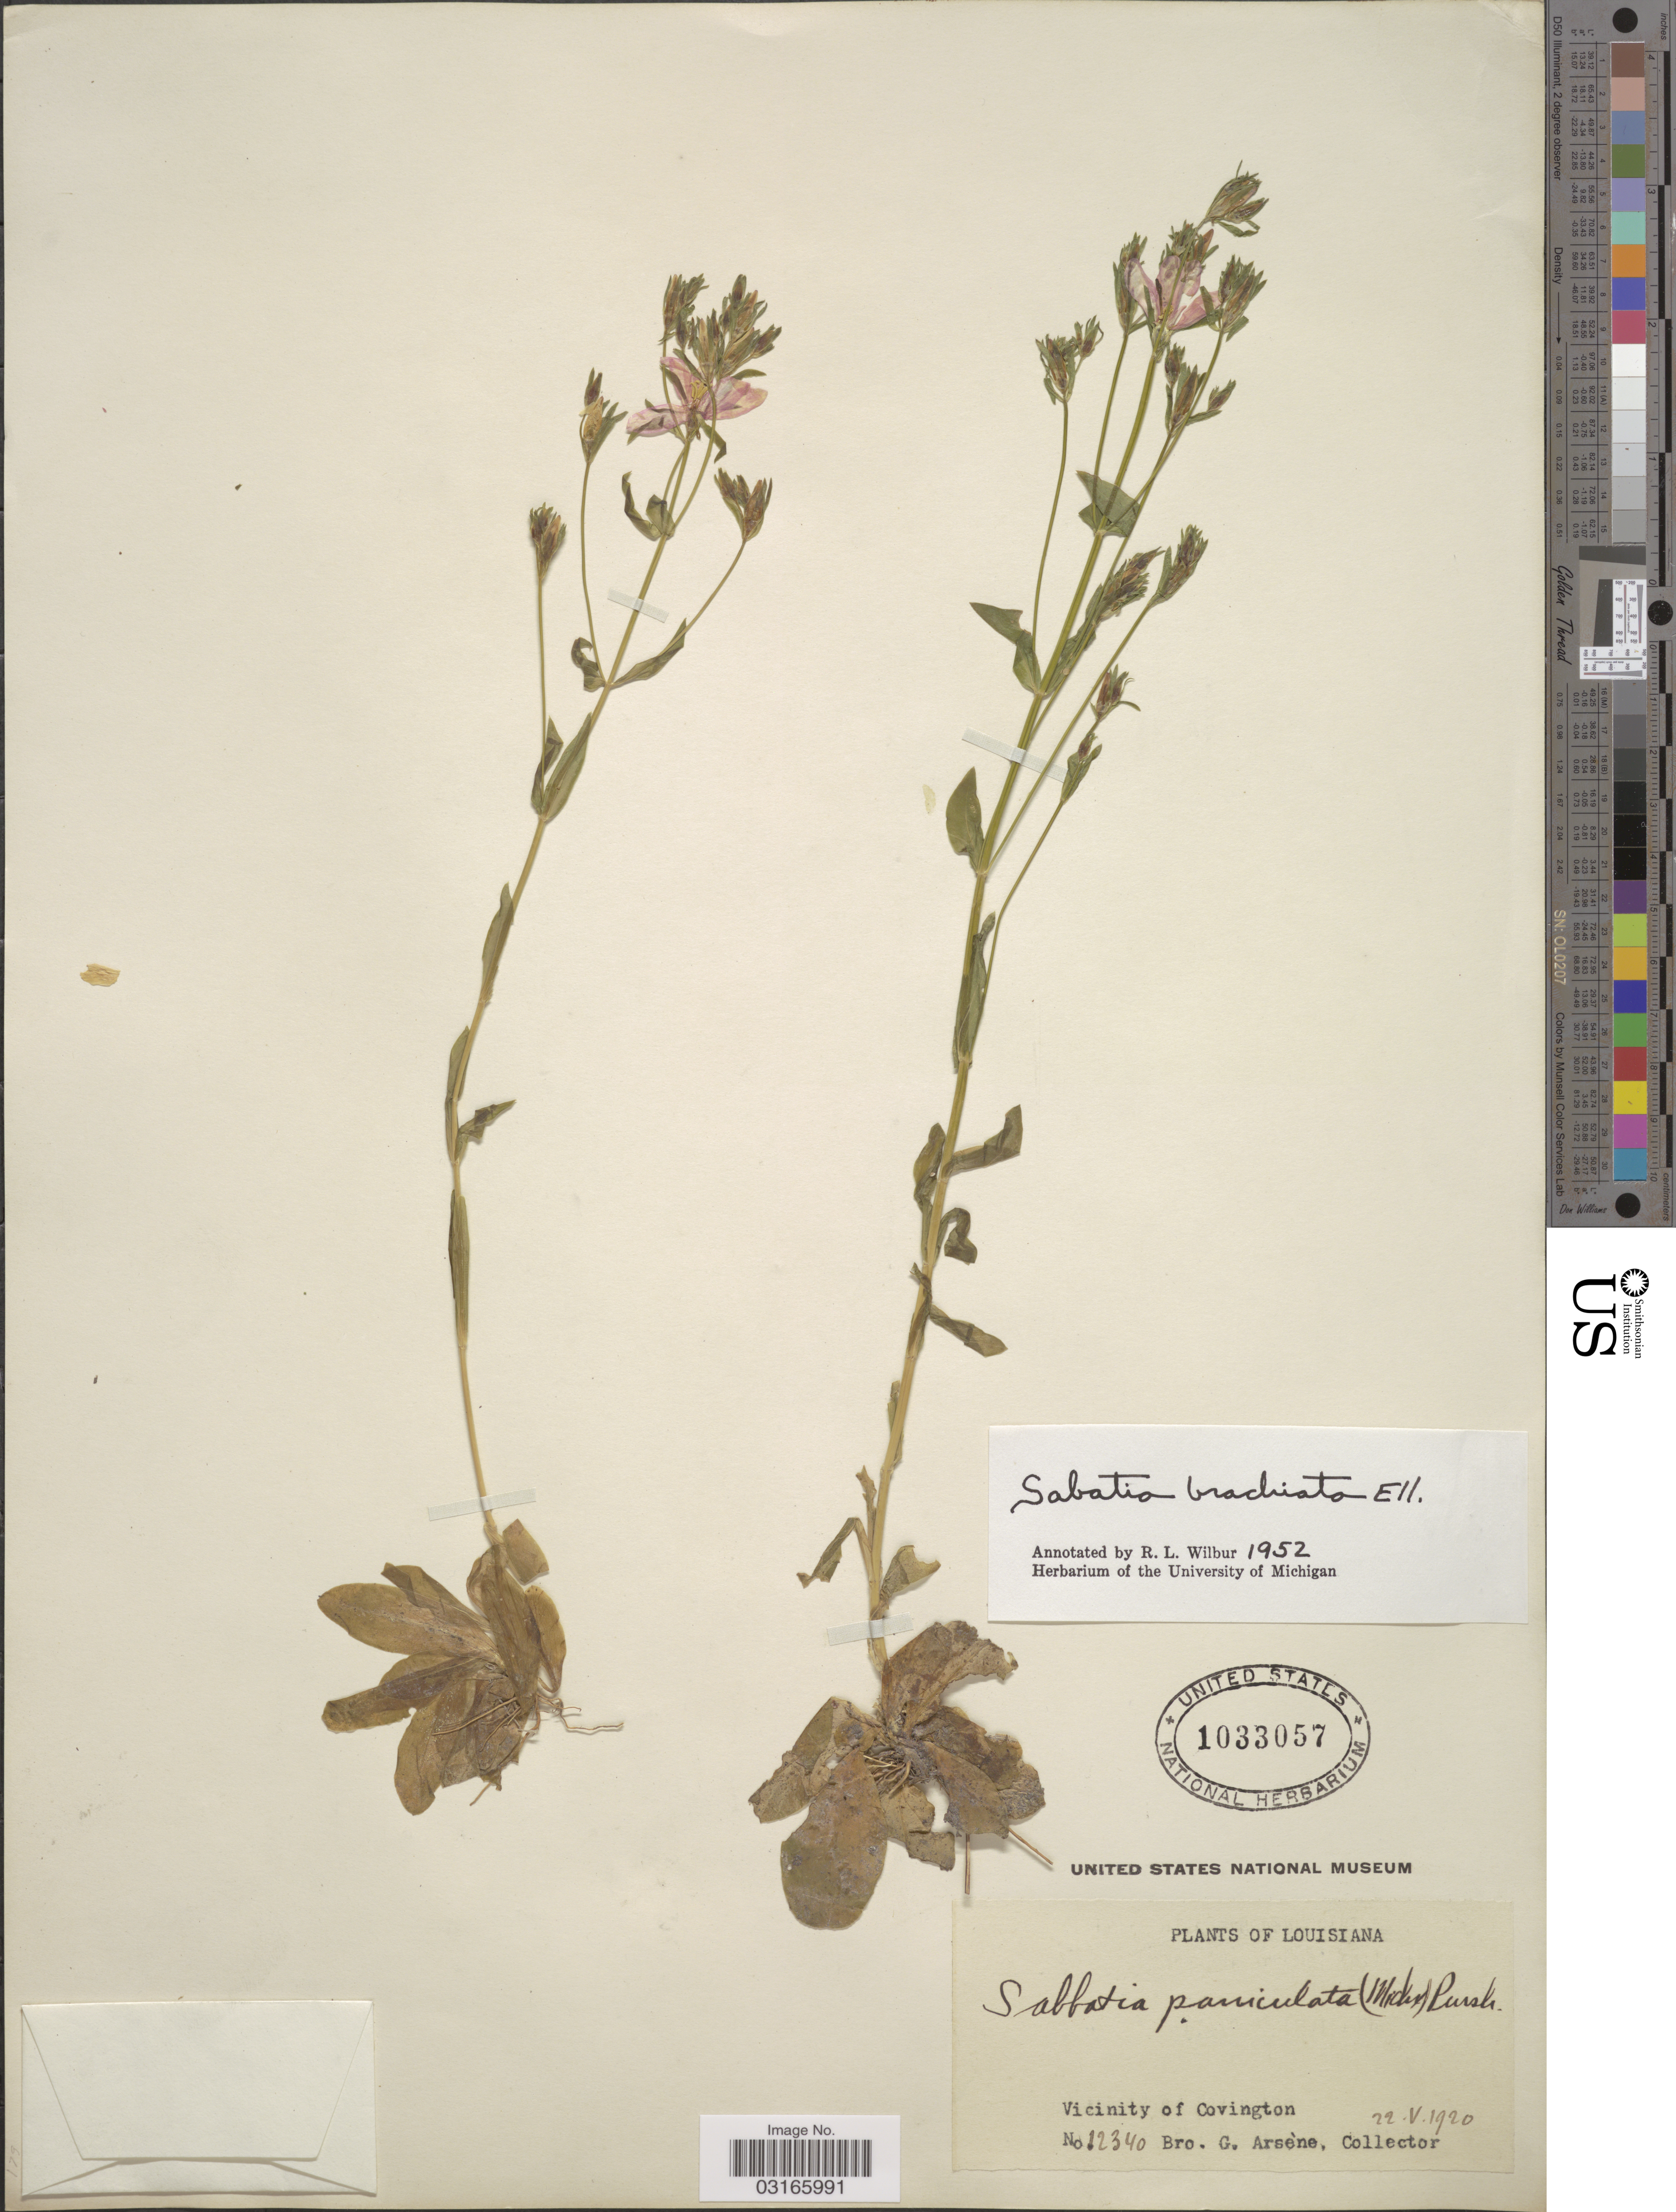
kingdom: Plantae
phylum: Tracheophyta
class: Magnoliopsida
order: Gentianales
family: Gentianaceae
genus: Sabatia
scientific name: Sabatia brachiata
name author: Elliott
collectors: Bro. G. Arsène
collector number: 12340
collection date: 1920-05-22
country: United States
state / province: Louisiana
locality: Vicinity of Covington.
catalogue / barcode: US 1033057